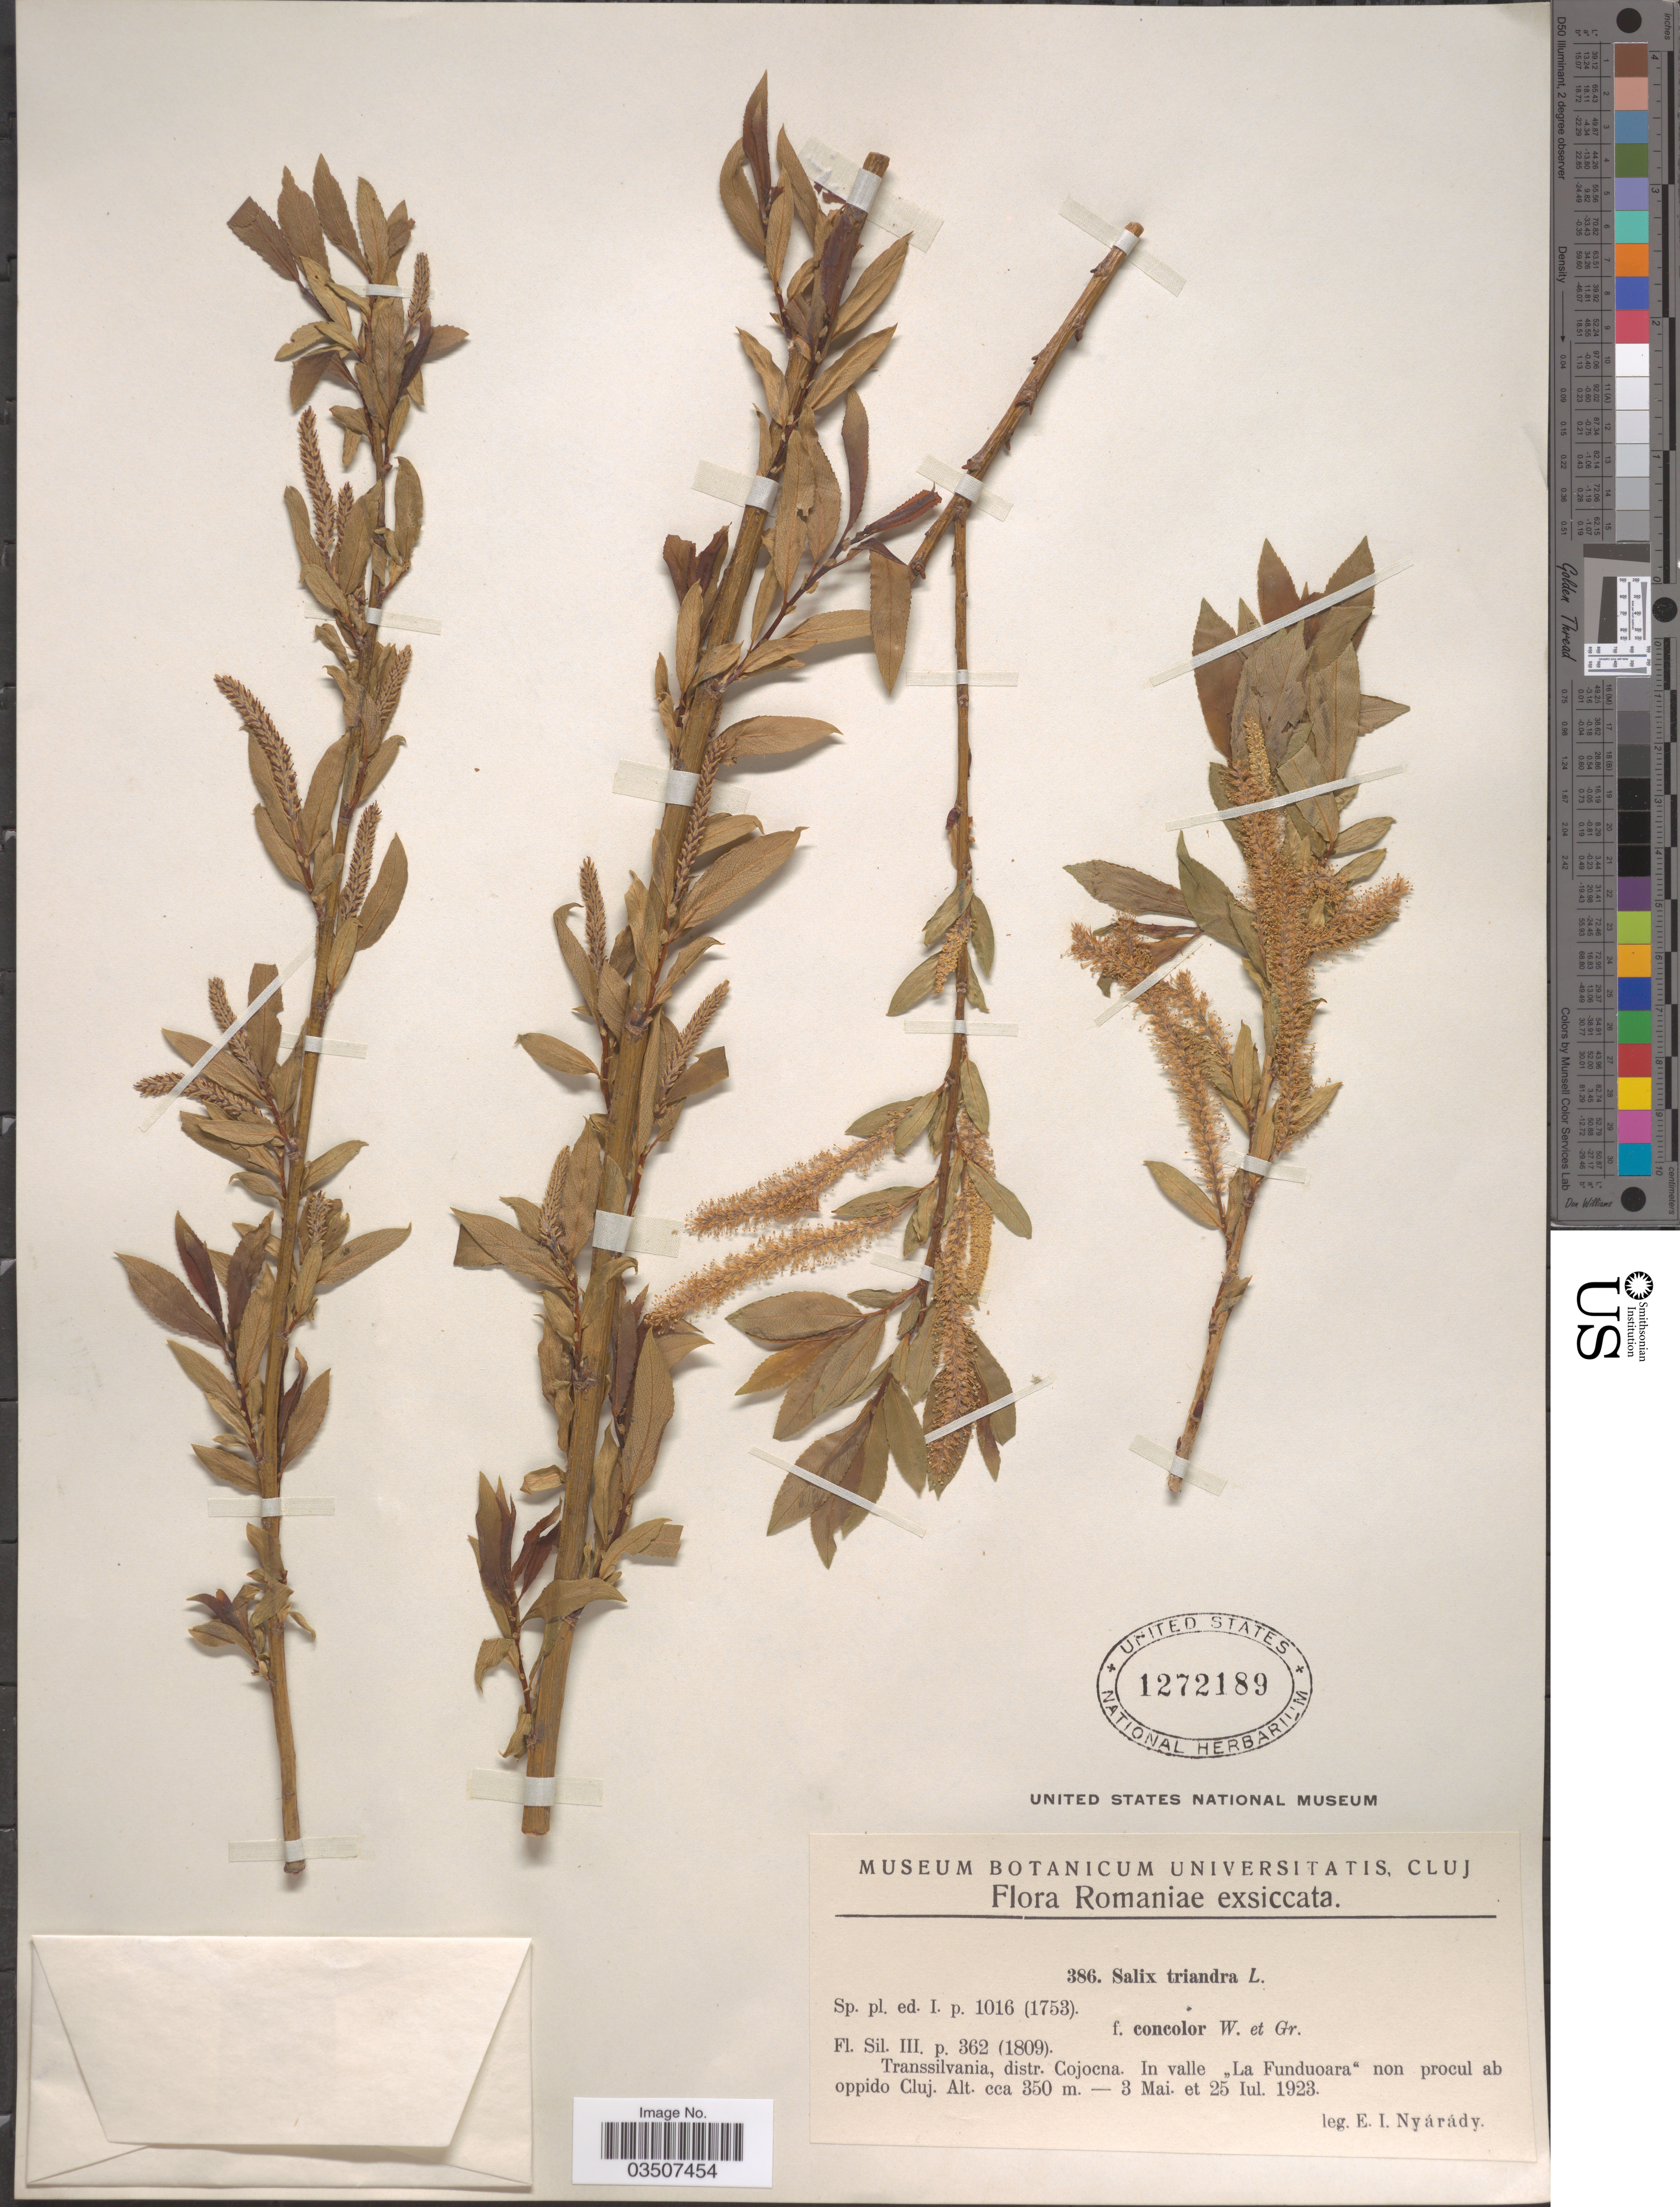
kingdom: Plantae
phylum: Tracheophyta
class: Magnoliopsida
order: Malpighiales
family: Salicaceae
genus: Salix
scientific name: Salix triandra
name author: L.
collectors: E. Nyárády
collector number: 386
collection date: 1923-05-03/1923-07-25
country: Romania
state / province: Cluj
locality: Romaniae. Transsilvania, distr. Cojocna. In valle "La Funduoara" non procul ab oppido Cluj.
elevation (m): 350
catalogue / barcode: US 1272189